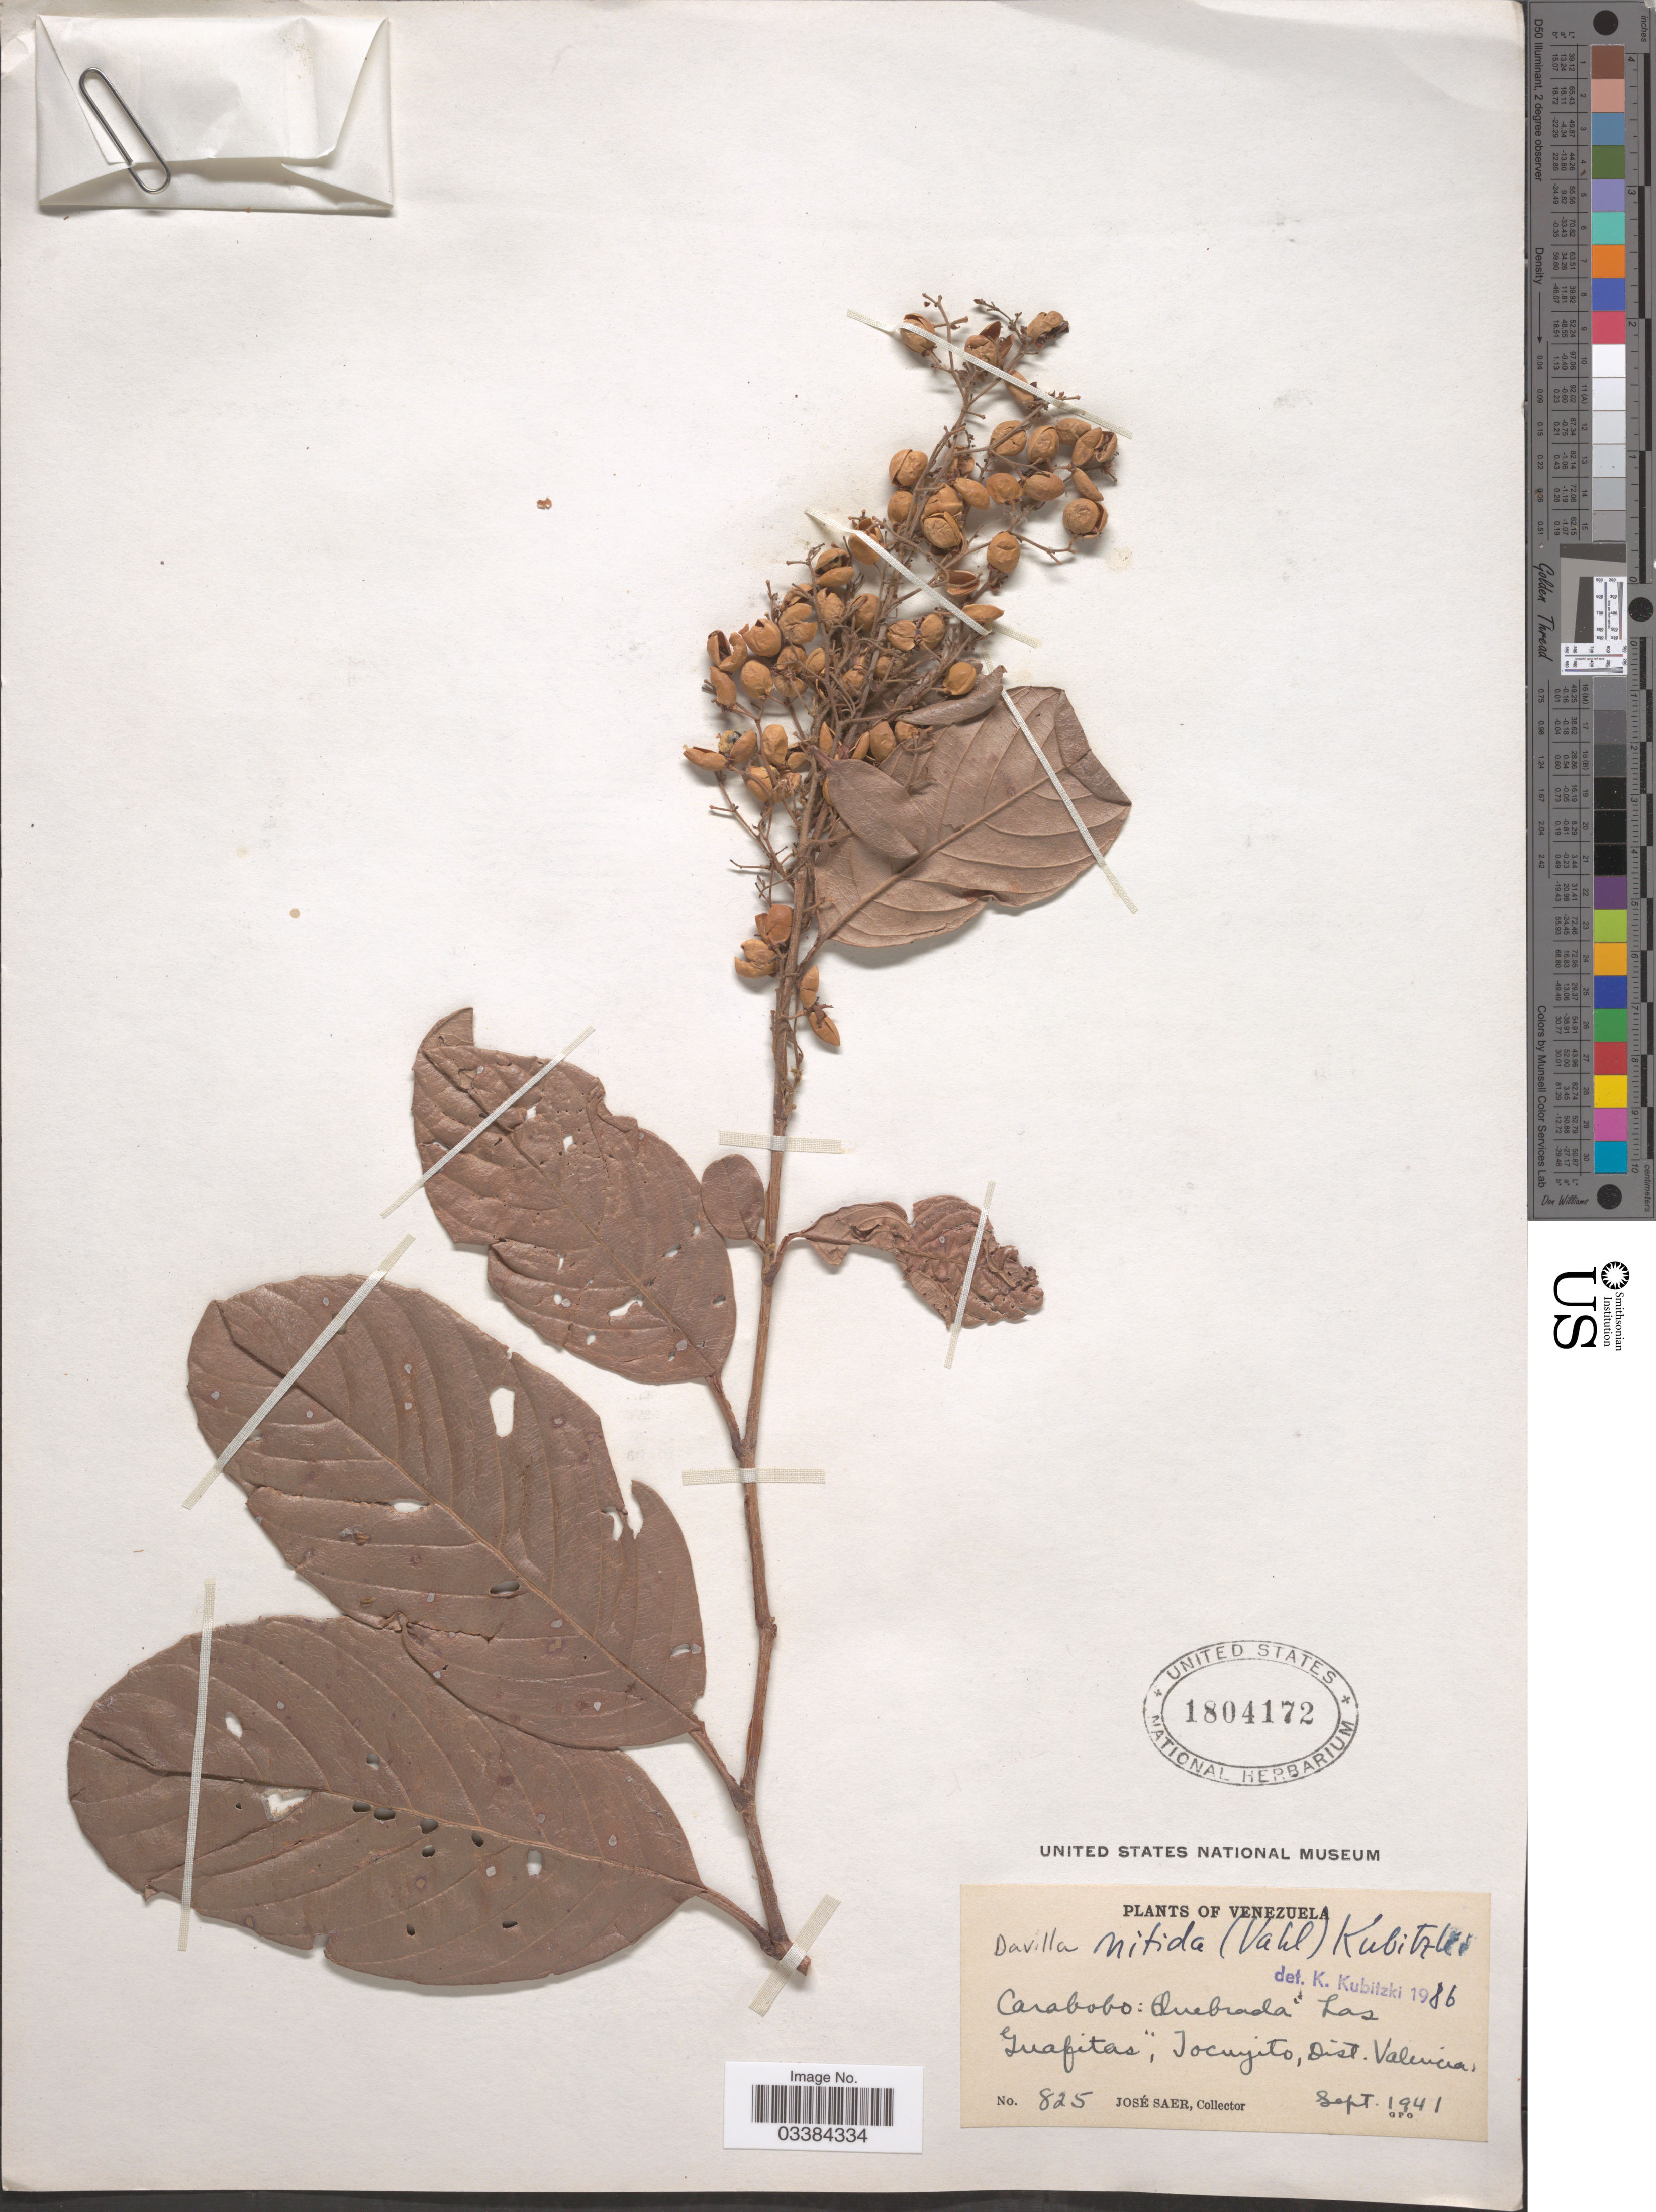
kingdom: Plantae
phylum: Tracheophyta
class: Magnoliopsida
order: Dilleniales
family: Dilleniaceae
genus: Davilla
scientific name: Davilla nitida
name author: (Vahl) Kubitzki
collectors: J. Saer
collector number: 825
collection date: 1941-09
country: Venezuela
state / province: Carabobo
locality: Quebrada Las Guafitas, Jocuyito, Dist. Valencia.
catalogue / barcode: US 1804172